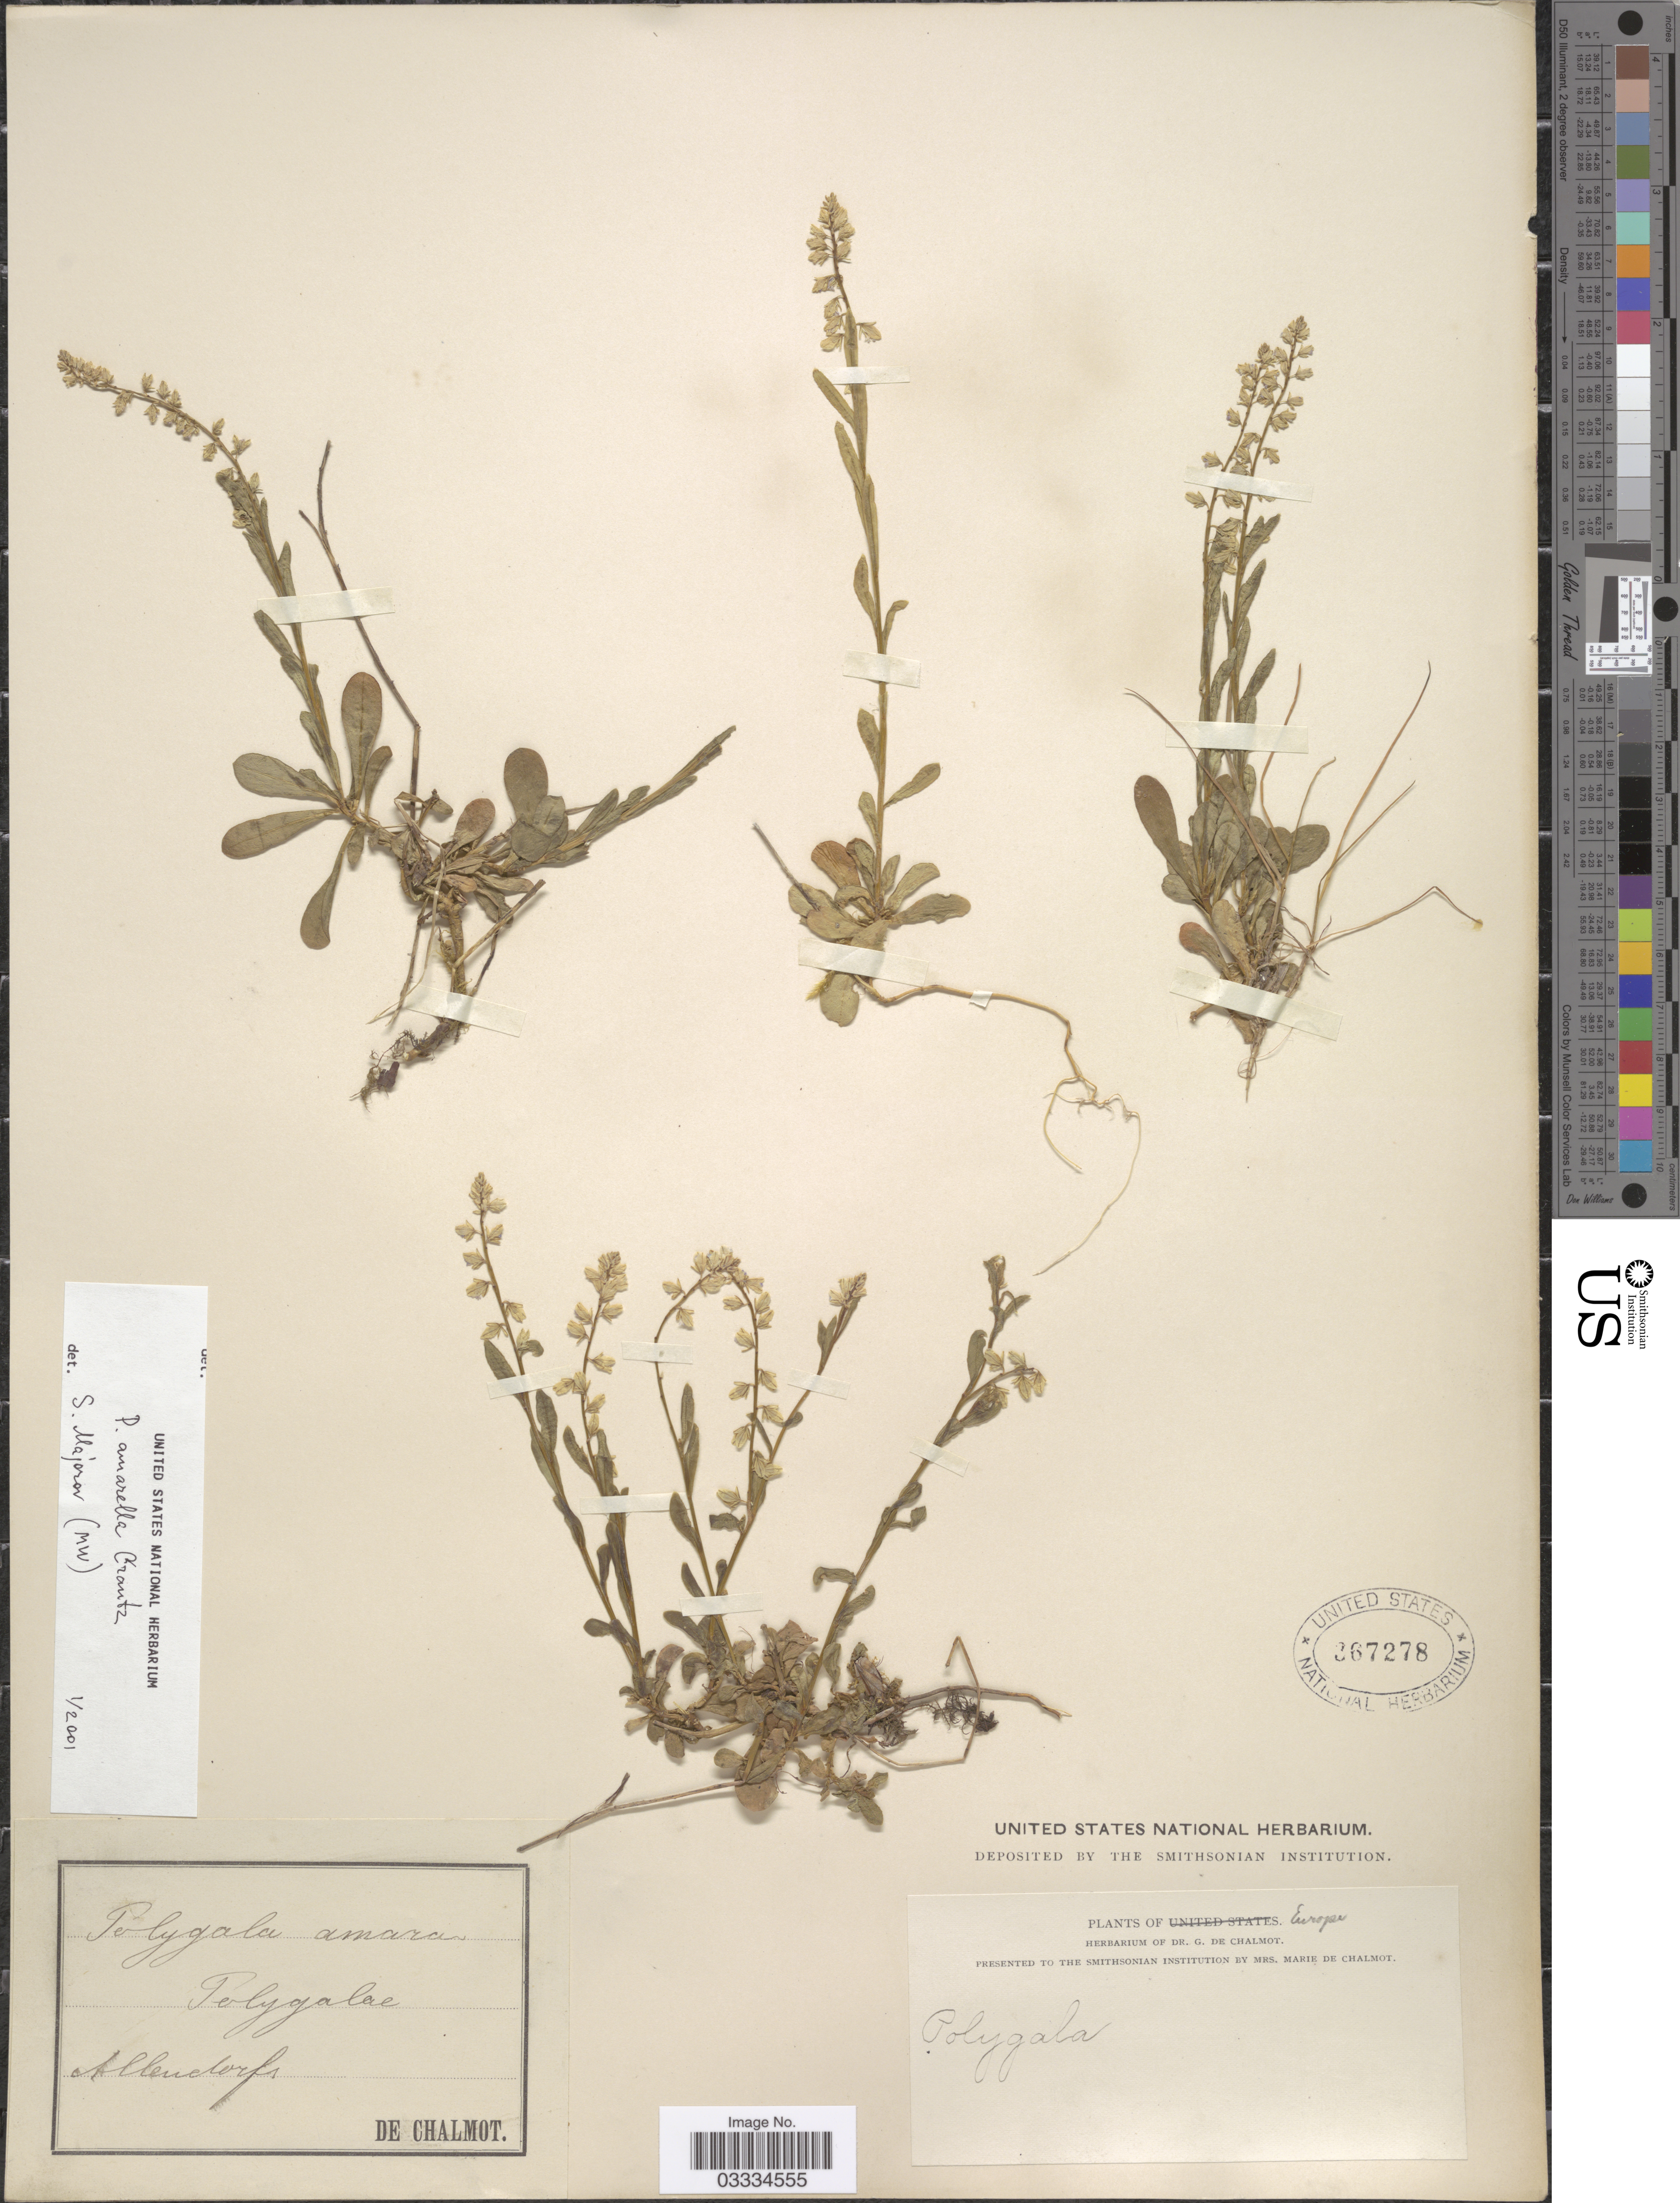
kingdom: Plantae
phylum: Tracheophyta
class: Magnoliopsida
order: Fabales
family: Polygalaceae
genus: Polygala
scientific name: Polygala amarella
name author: Crantz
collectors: G. de Chalmot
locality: Allendorfs.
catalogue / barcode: US 367278